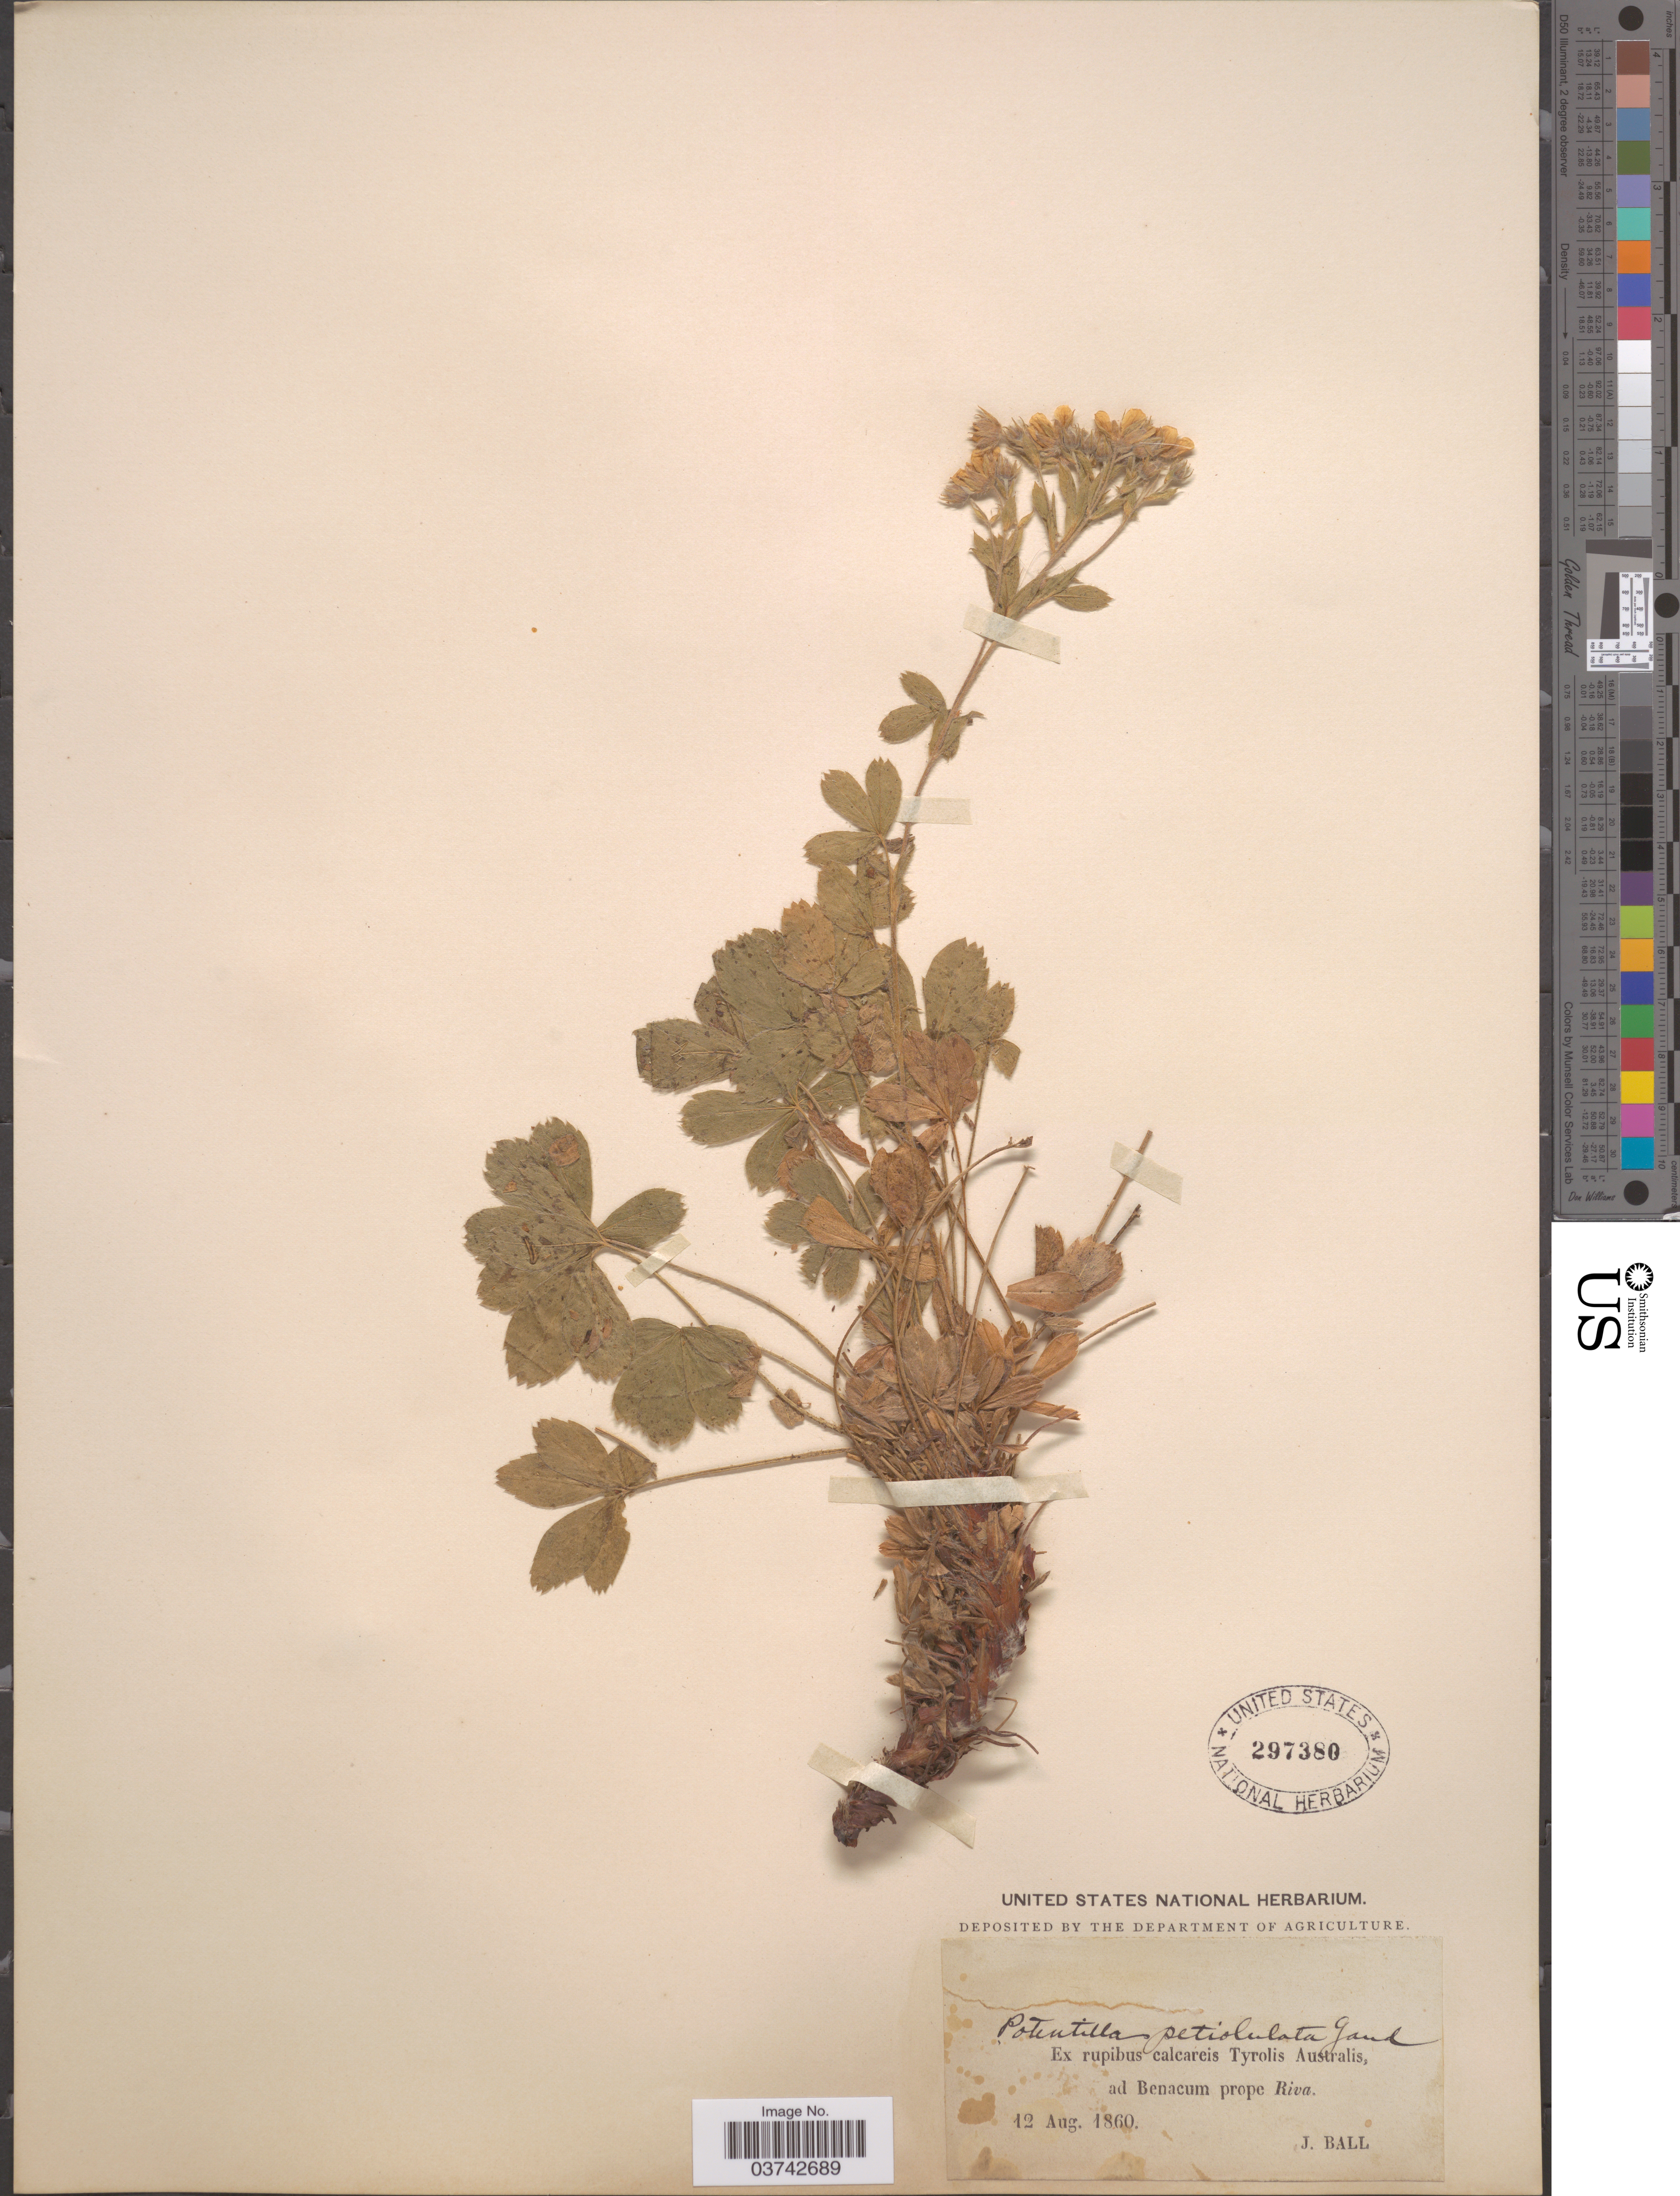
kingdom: Plantae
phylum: Tracheophyta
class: Magnoliopsida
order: Rosales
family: Rosaceae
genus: Potentilla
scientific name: Potentilla petiolulata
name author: Gaudin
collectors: J. Ball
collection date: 1860-08-12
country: Italy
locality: Ex rupibus calcareis Tyrolis Australis, ad Benacum prope Riva.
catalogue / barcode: US 297380